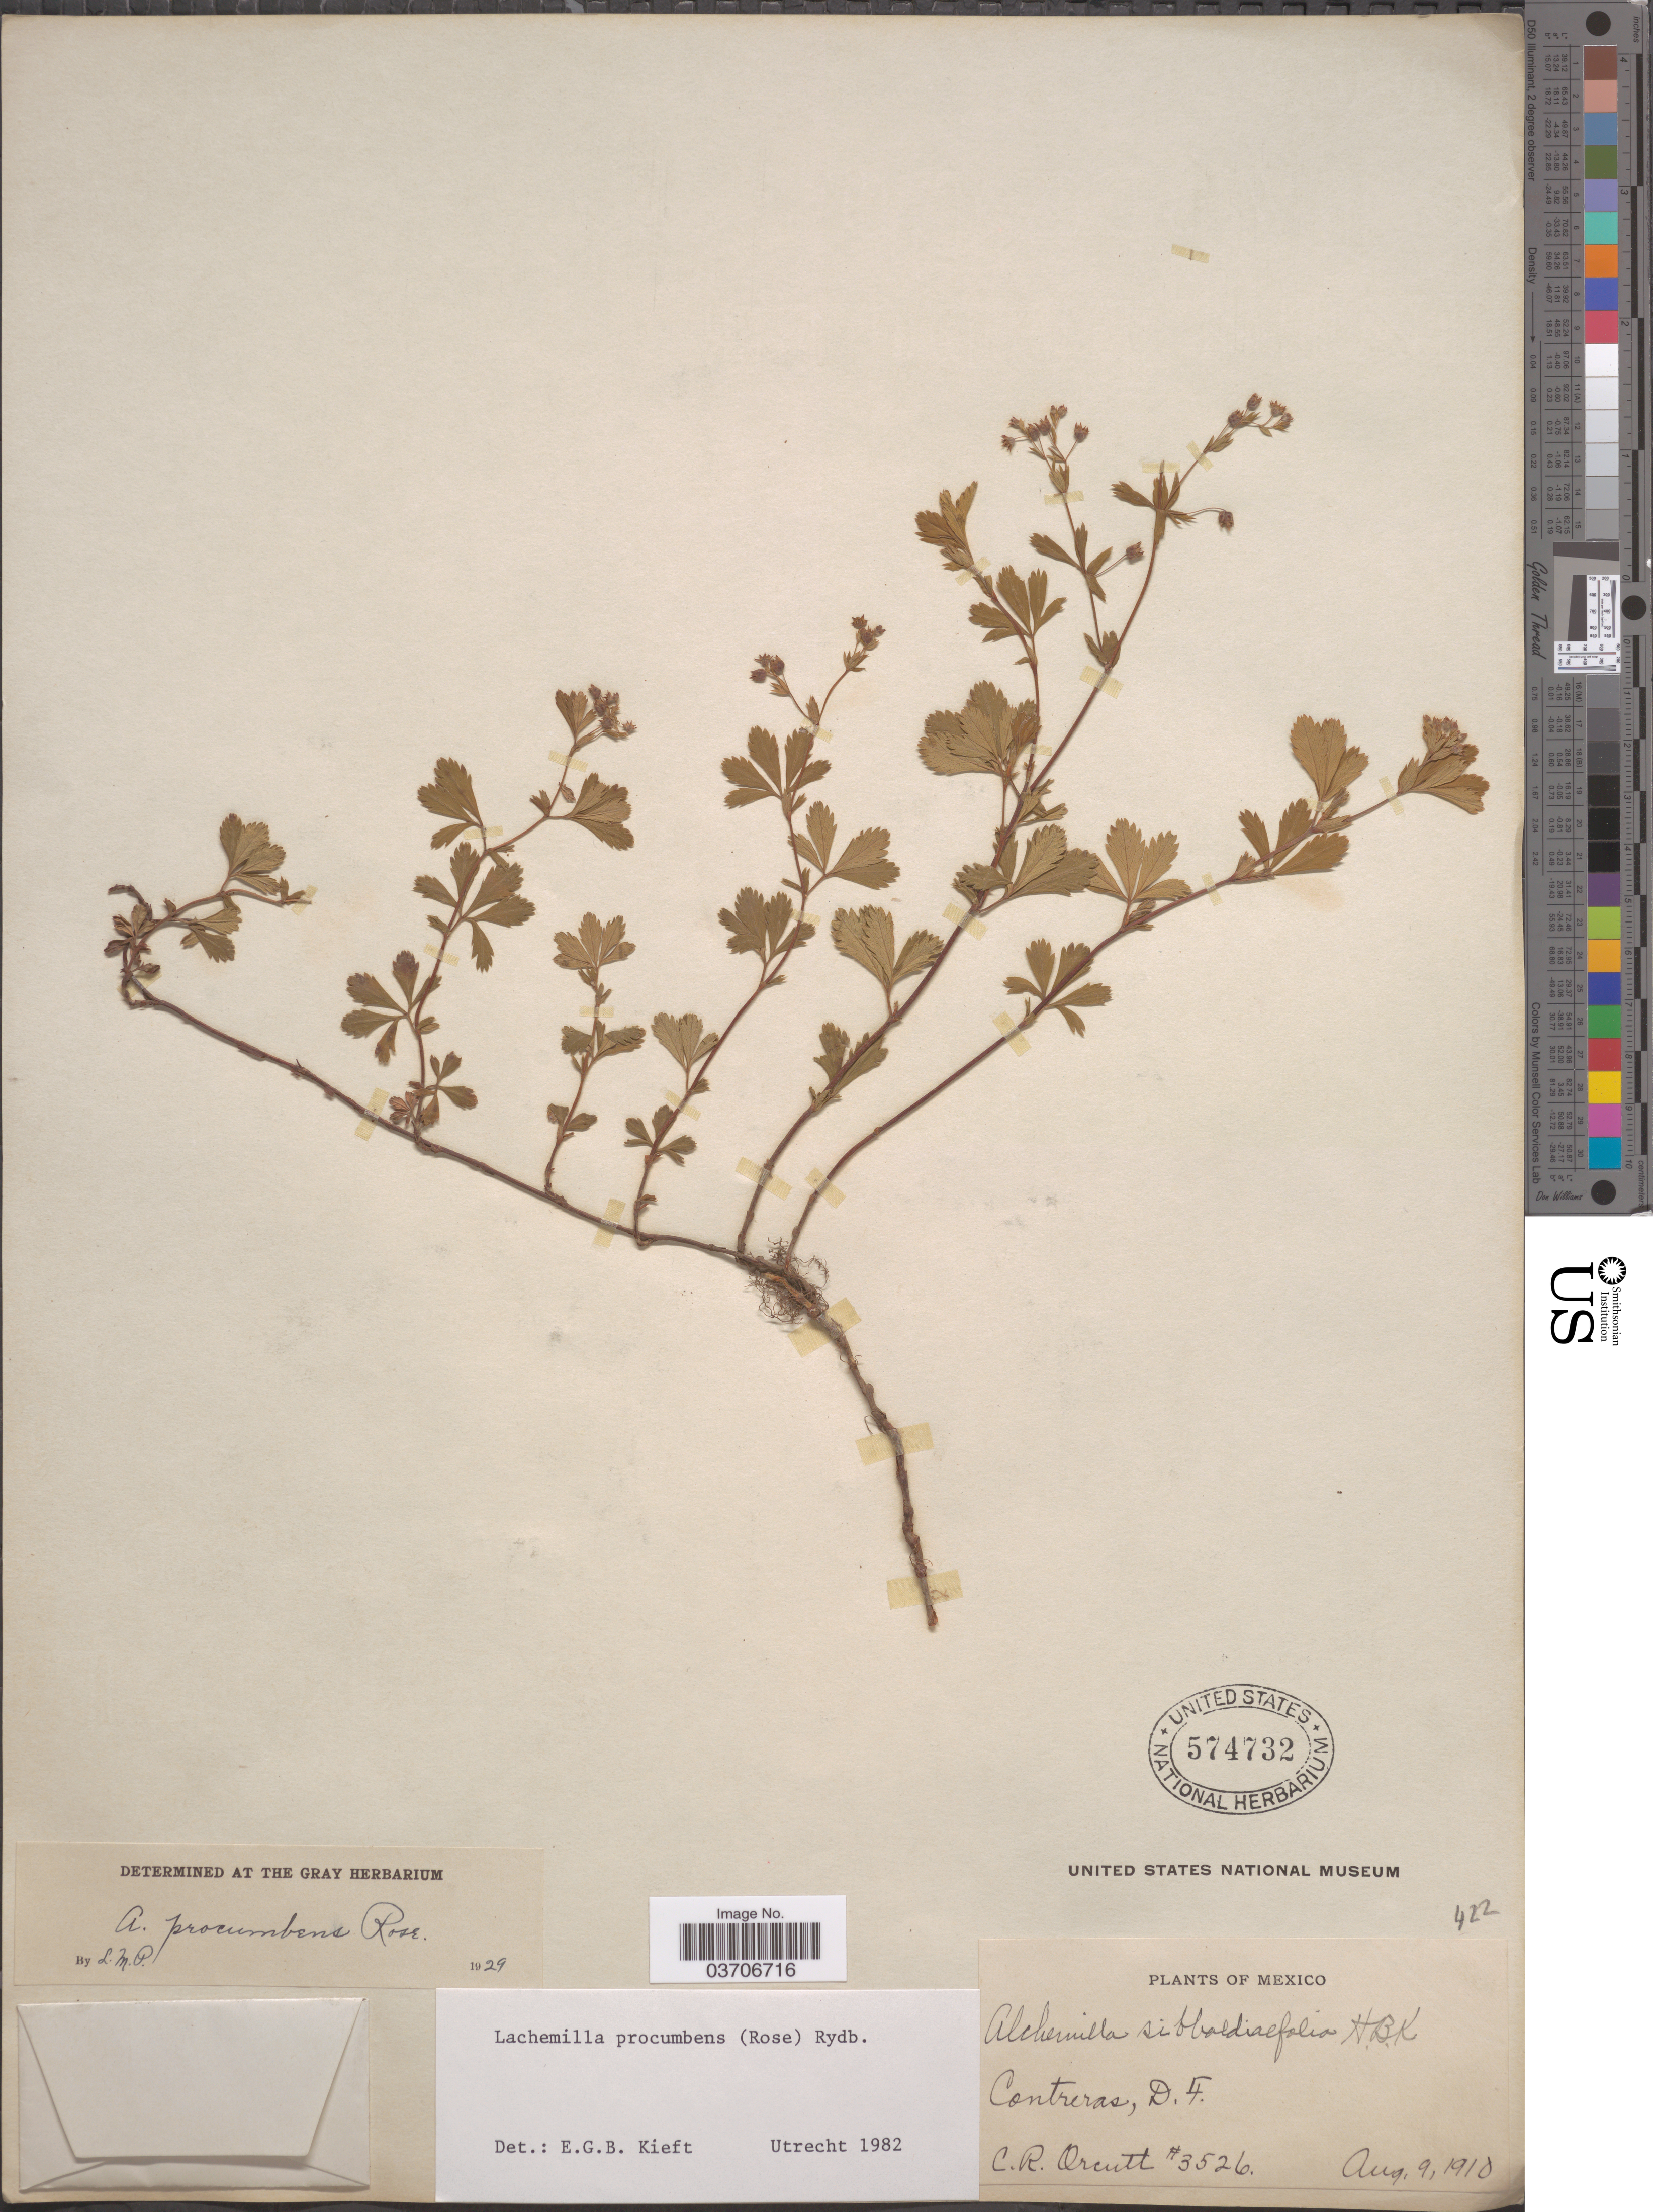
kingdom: Plantae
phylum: Tracheophyta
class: Magnoliopsida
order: Rosales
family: Rosaceae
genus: Lachemilla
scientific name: Lachemilla procumbens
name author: (Rose) Rydb.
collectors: C. R. Orcutt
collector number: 3526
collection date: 1910-08-09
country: Mexico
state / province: Distrito Federal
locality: Contreras.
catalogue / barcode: US 574732